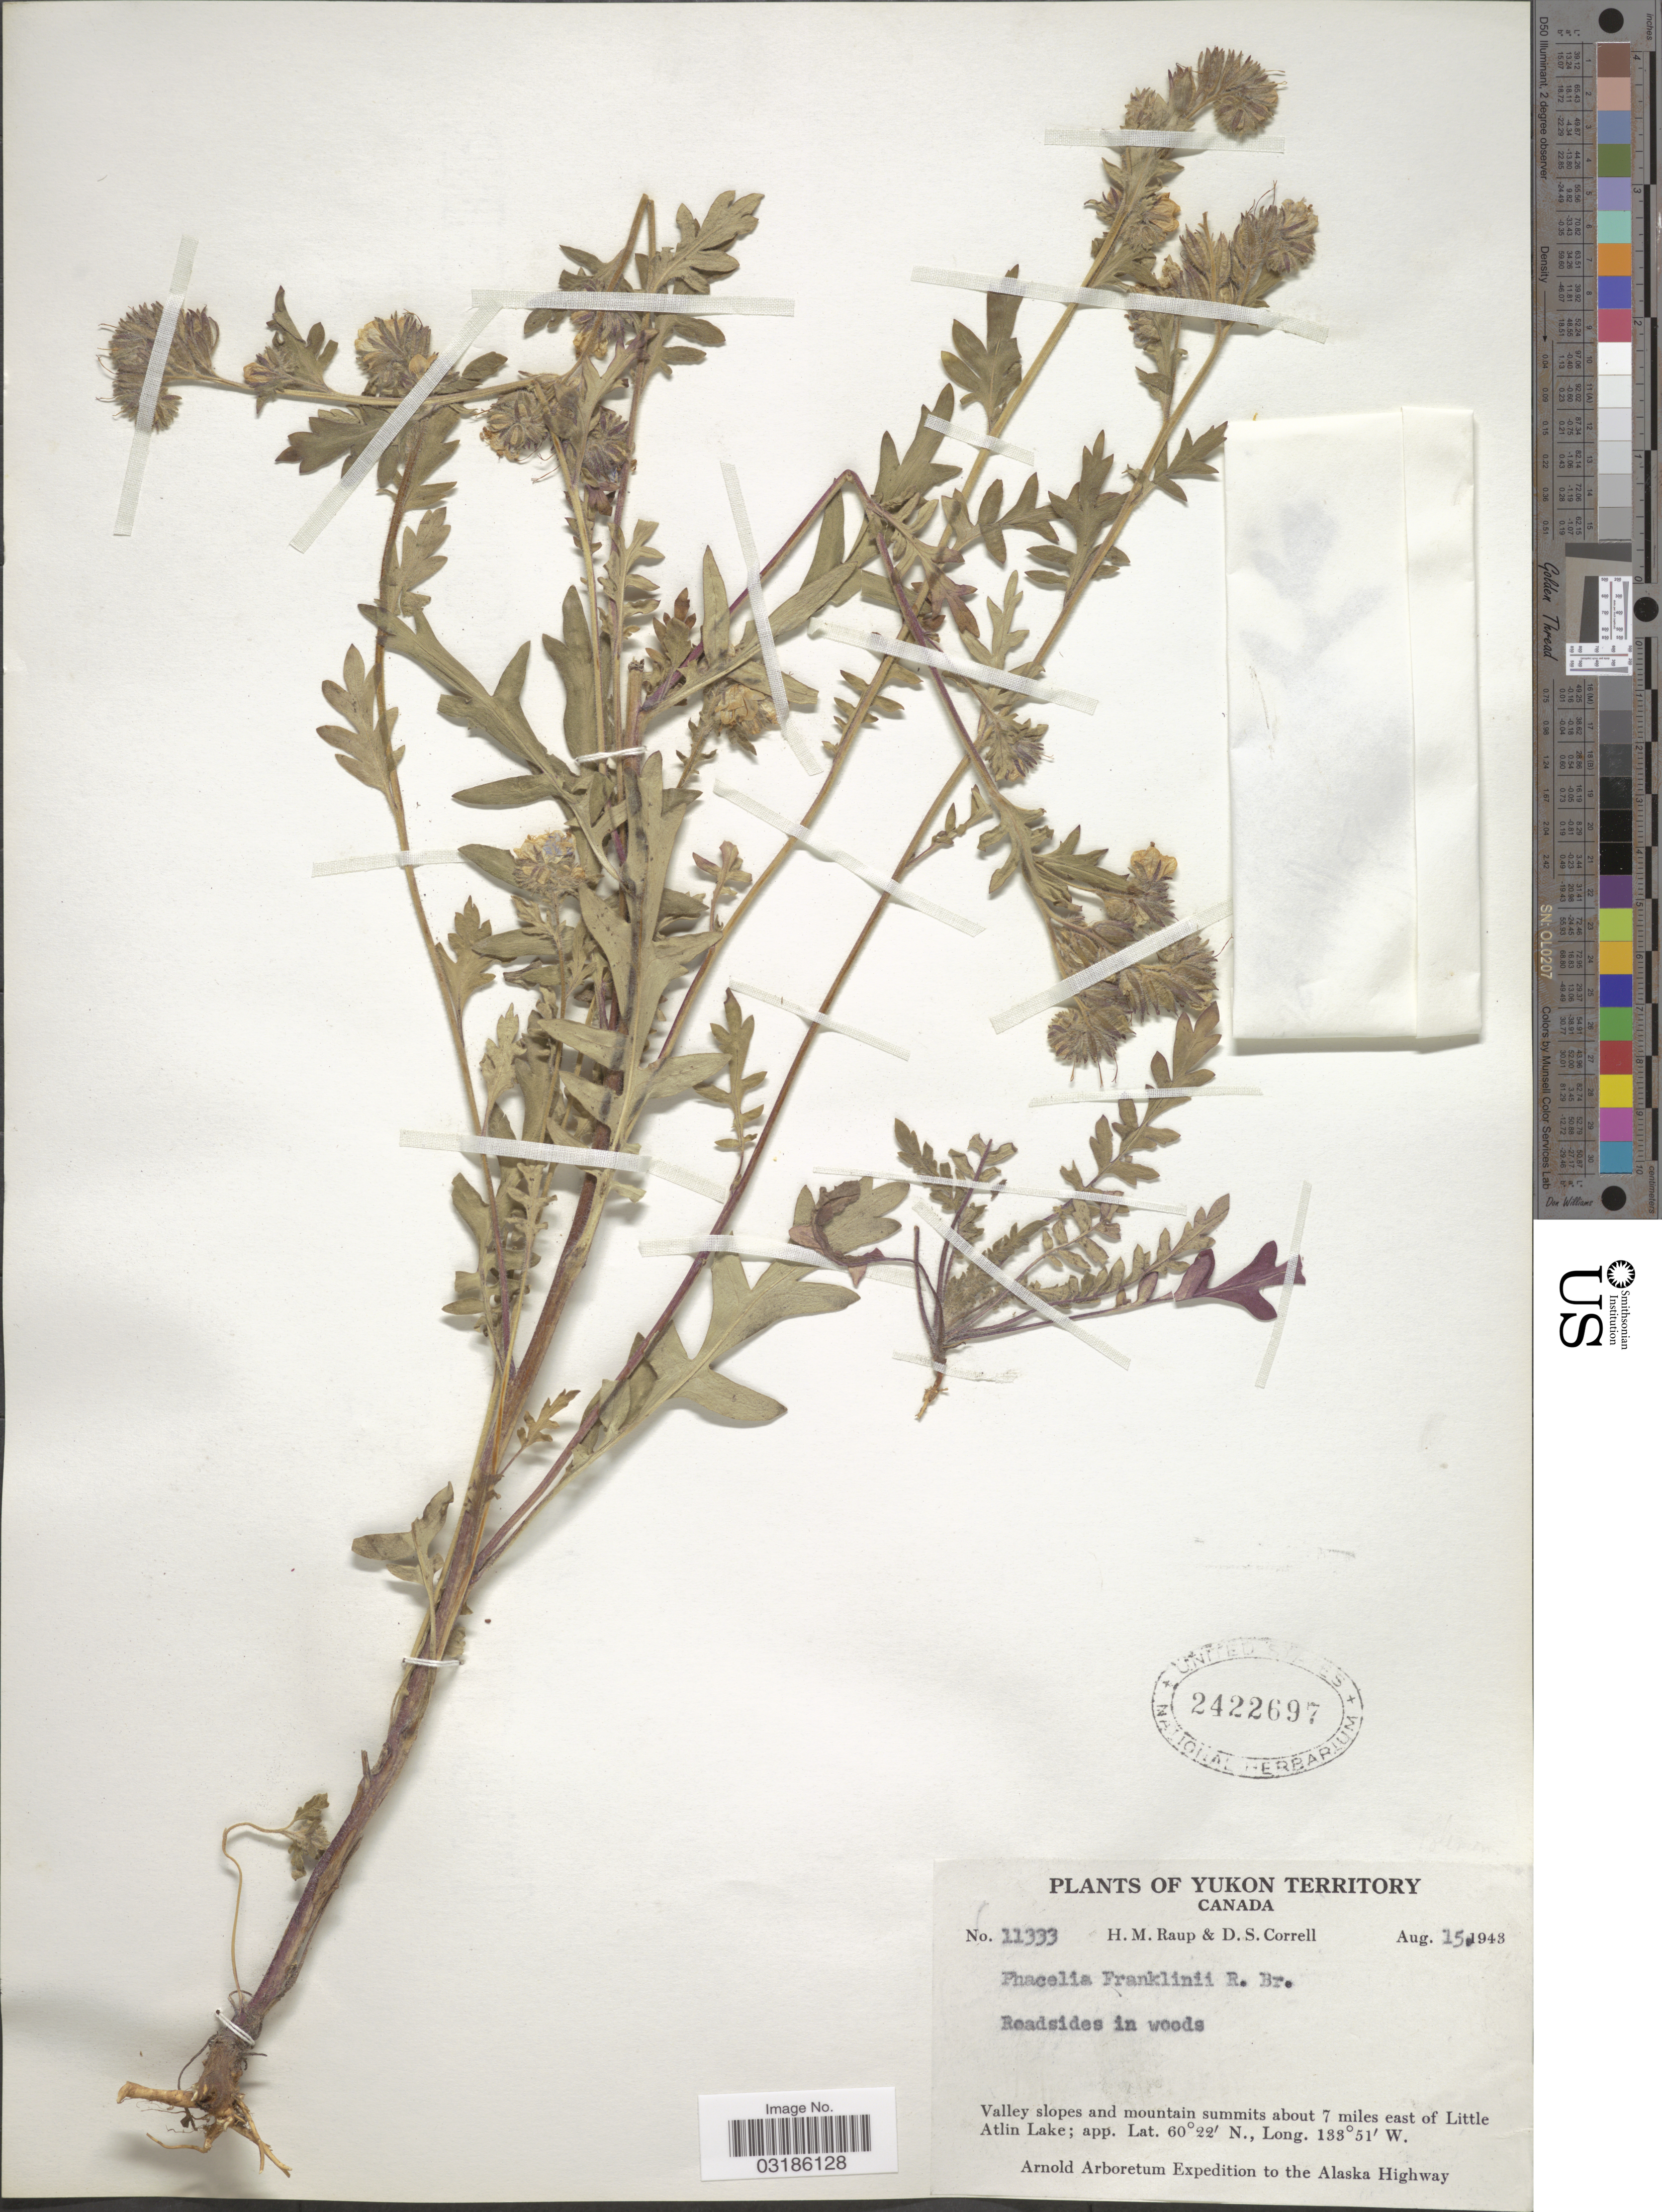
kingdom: Plantae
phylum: Tracheophyta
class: Magnoliopsida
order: Boraginales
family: Hydrophyllaceae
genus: Phacelia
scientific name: Phacelia franklinii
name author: Nutt.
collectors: H. Raup & D. S. Correll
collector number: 11333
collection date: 1943-08-15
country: Canada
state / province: Yukon Territory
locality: Yukon Territory. Roadsides in woods. Valley slopes and mountain summits about 7 miles east of Little Atlin Lake.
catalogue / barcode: US 2422697